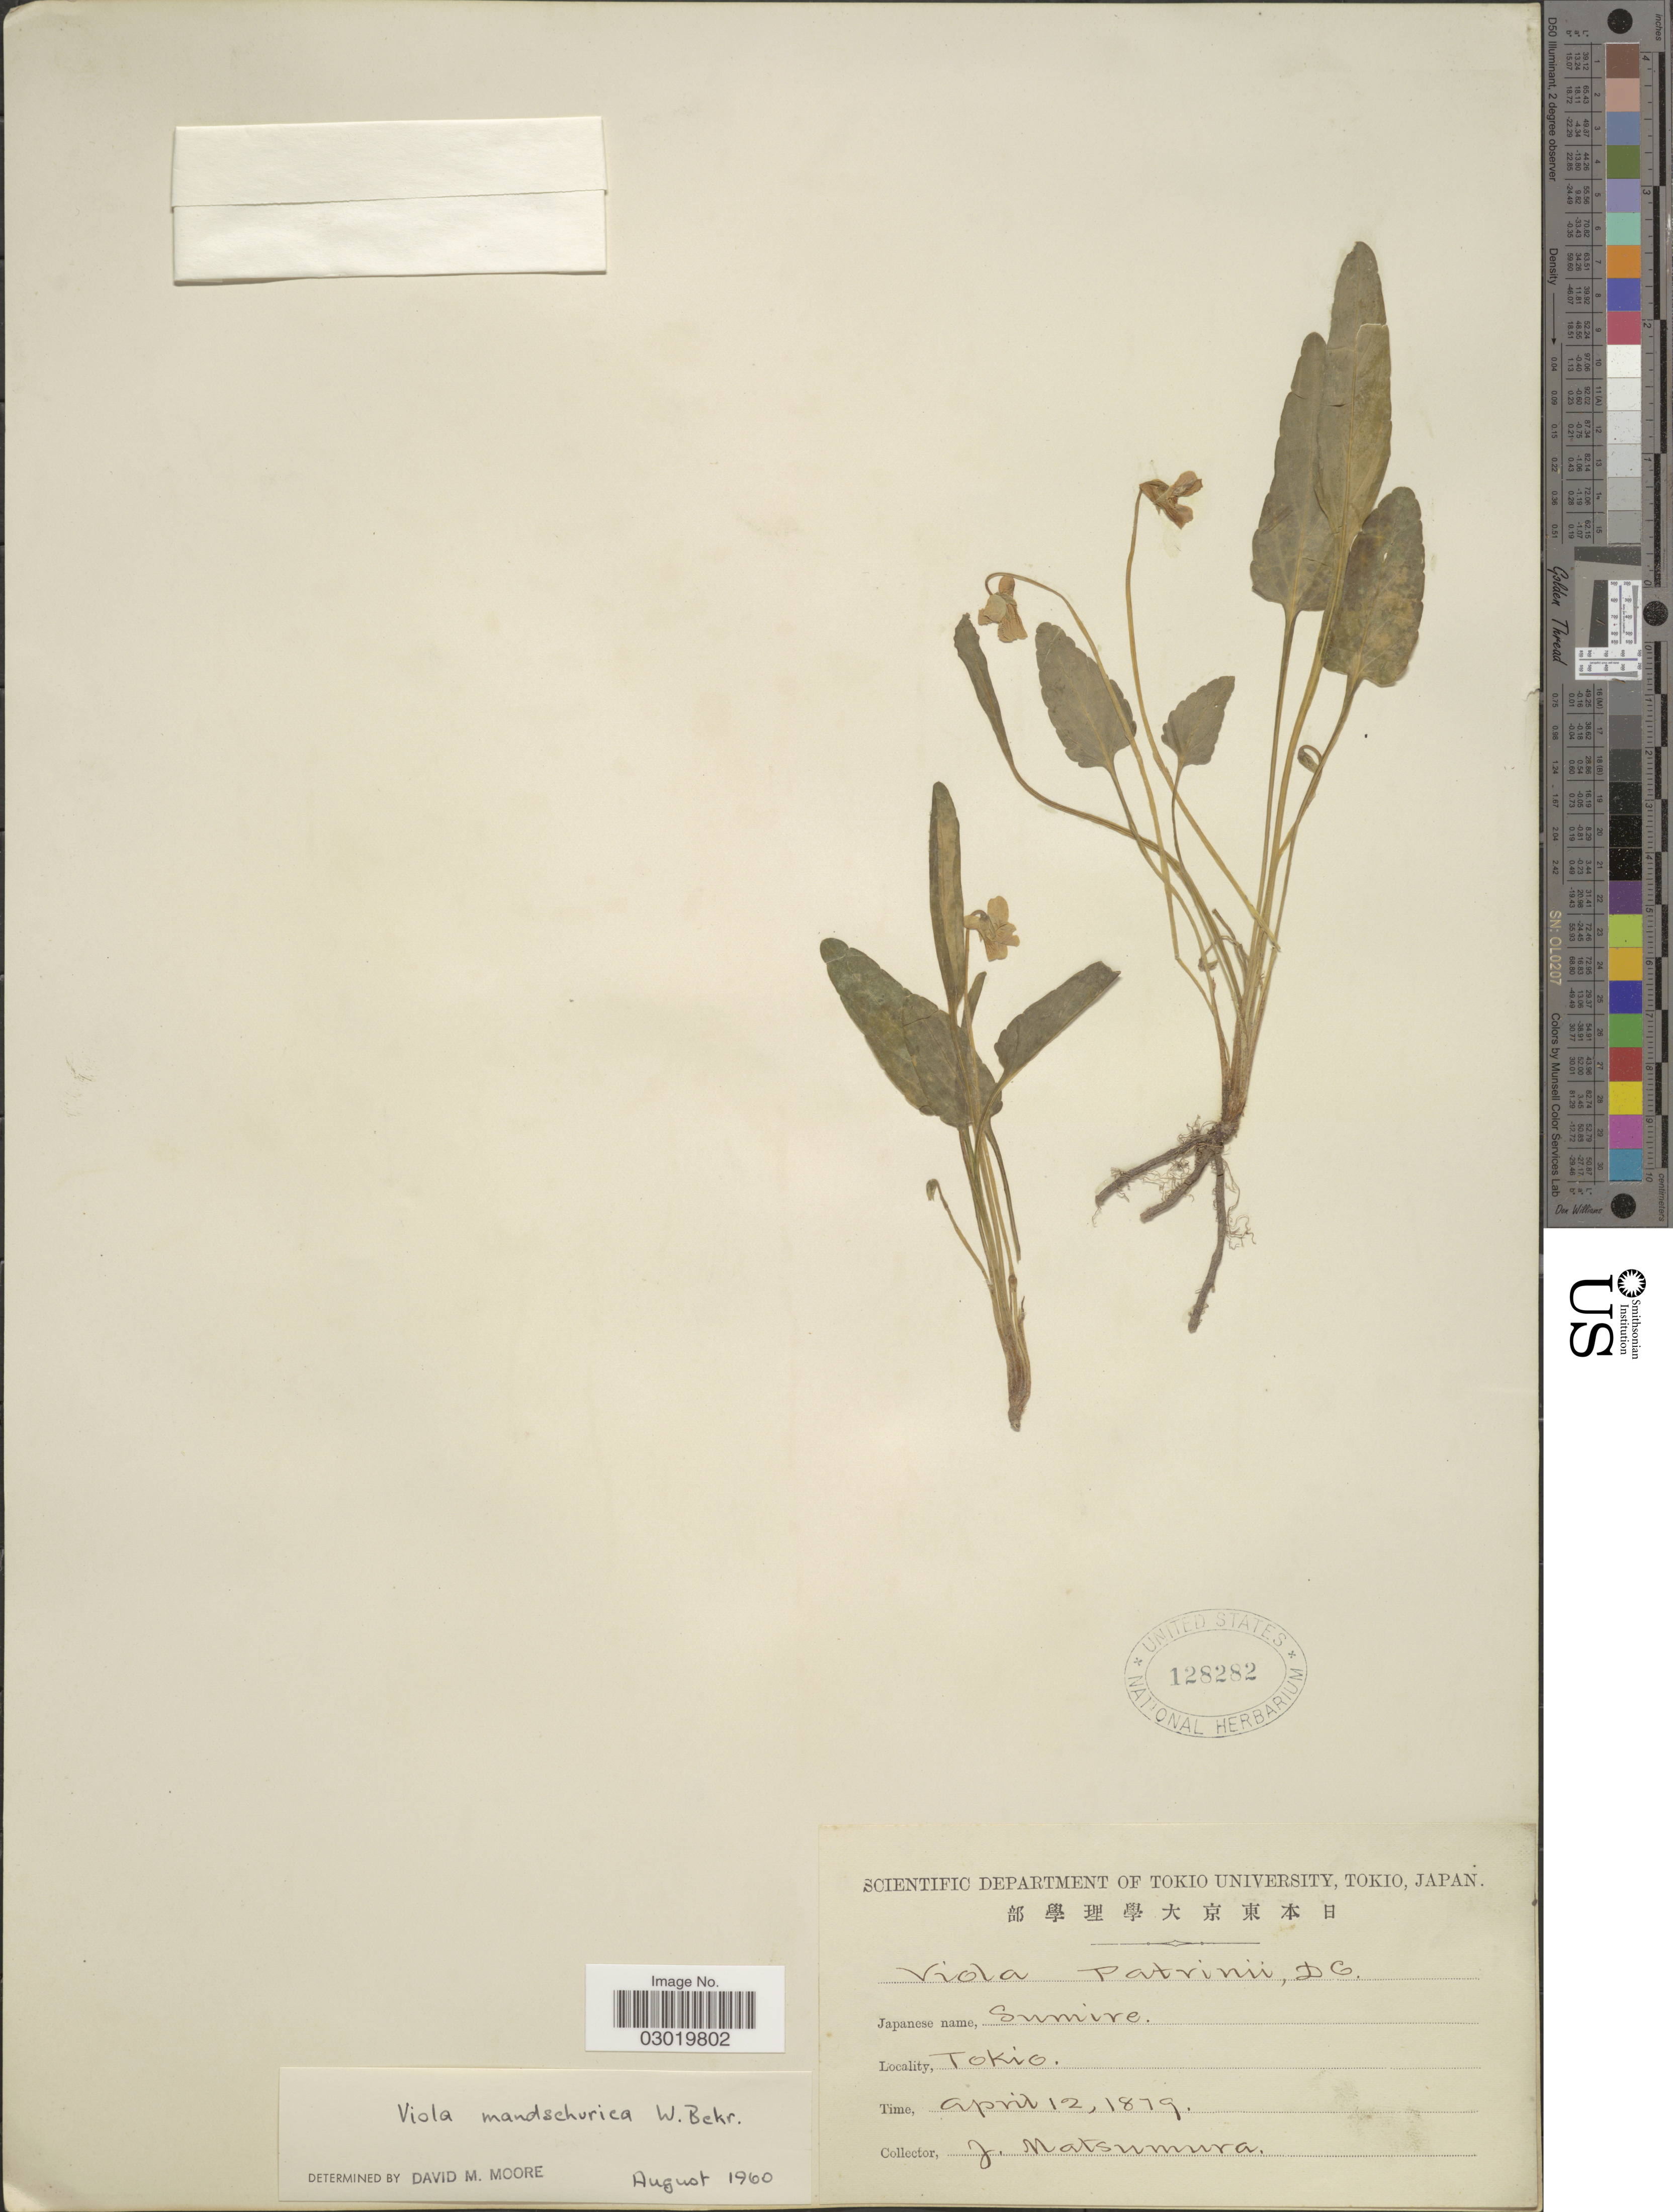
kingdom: Plantae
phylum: Tracheophyta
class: Magnoliopsida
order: Malpighiales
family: Violaceae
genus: Viola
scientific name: Viola mandshurica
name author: W. Becker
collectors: J. Matsumura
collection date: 1879-04-12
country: Japan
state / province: Tokyo, Federal City of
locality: Tokio.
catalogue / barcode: US 128282